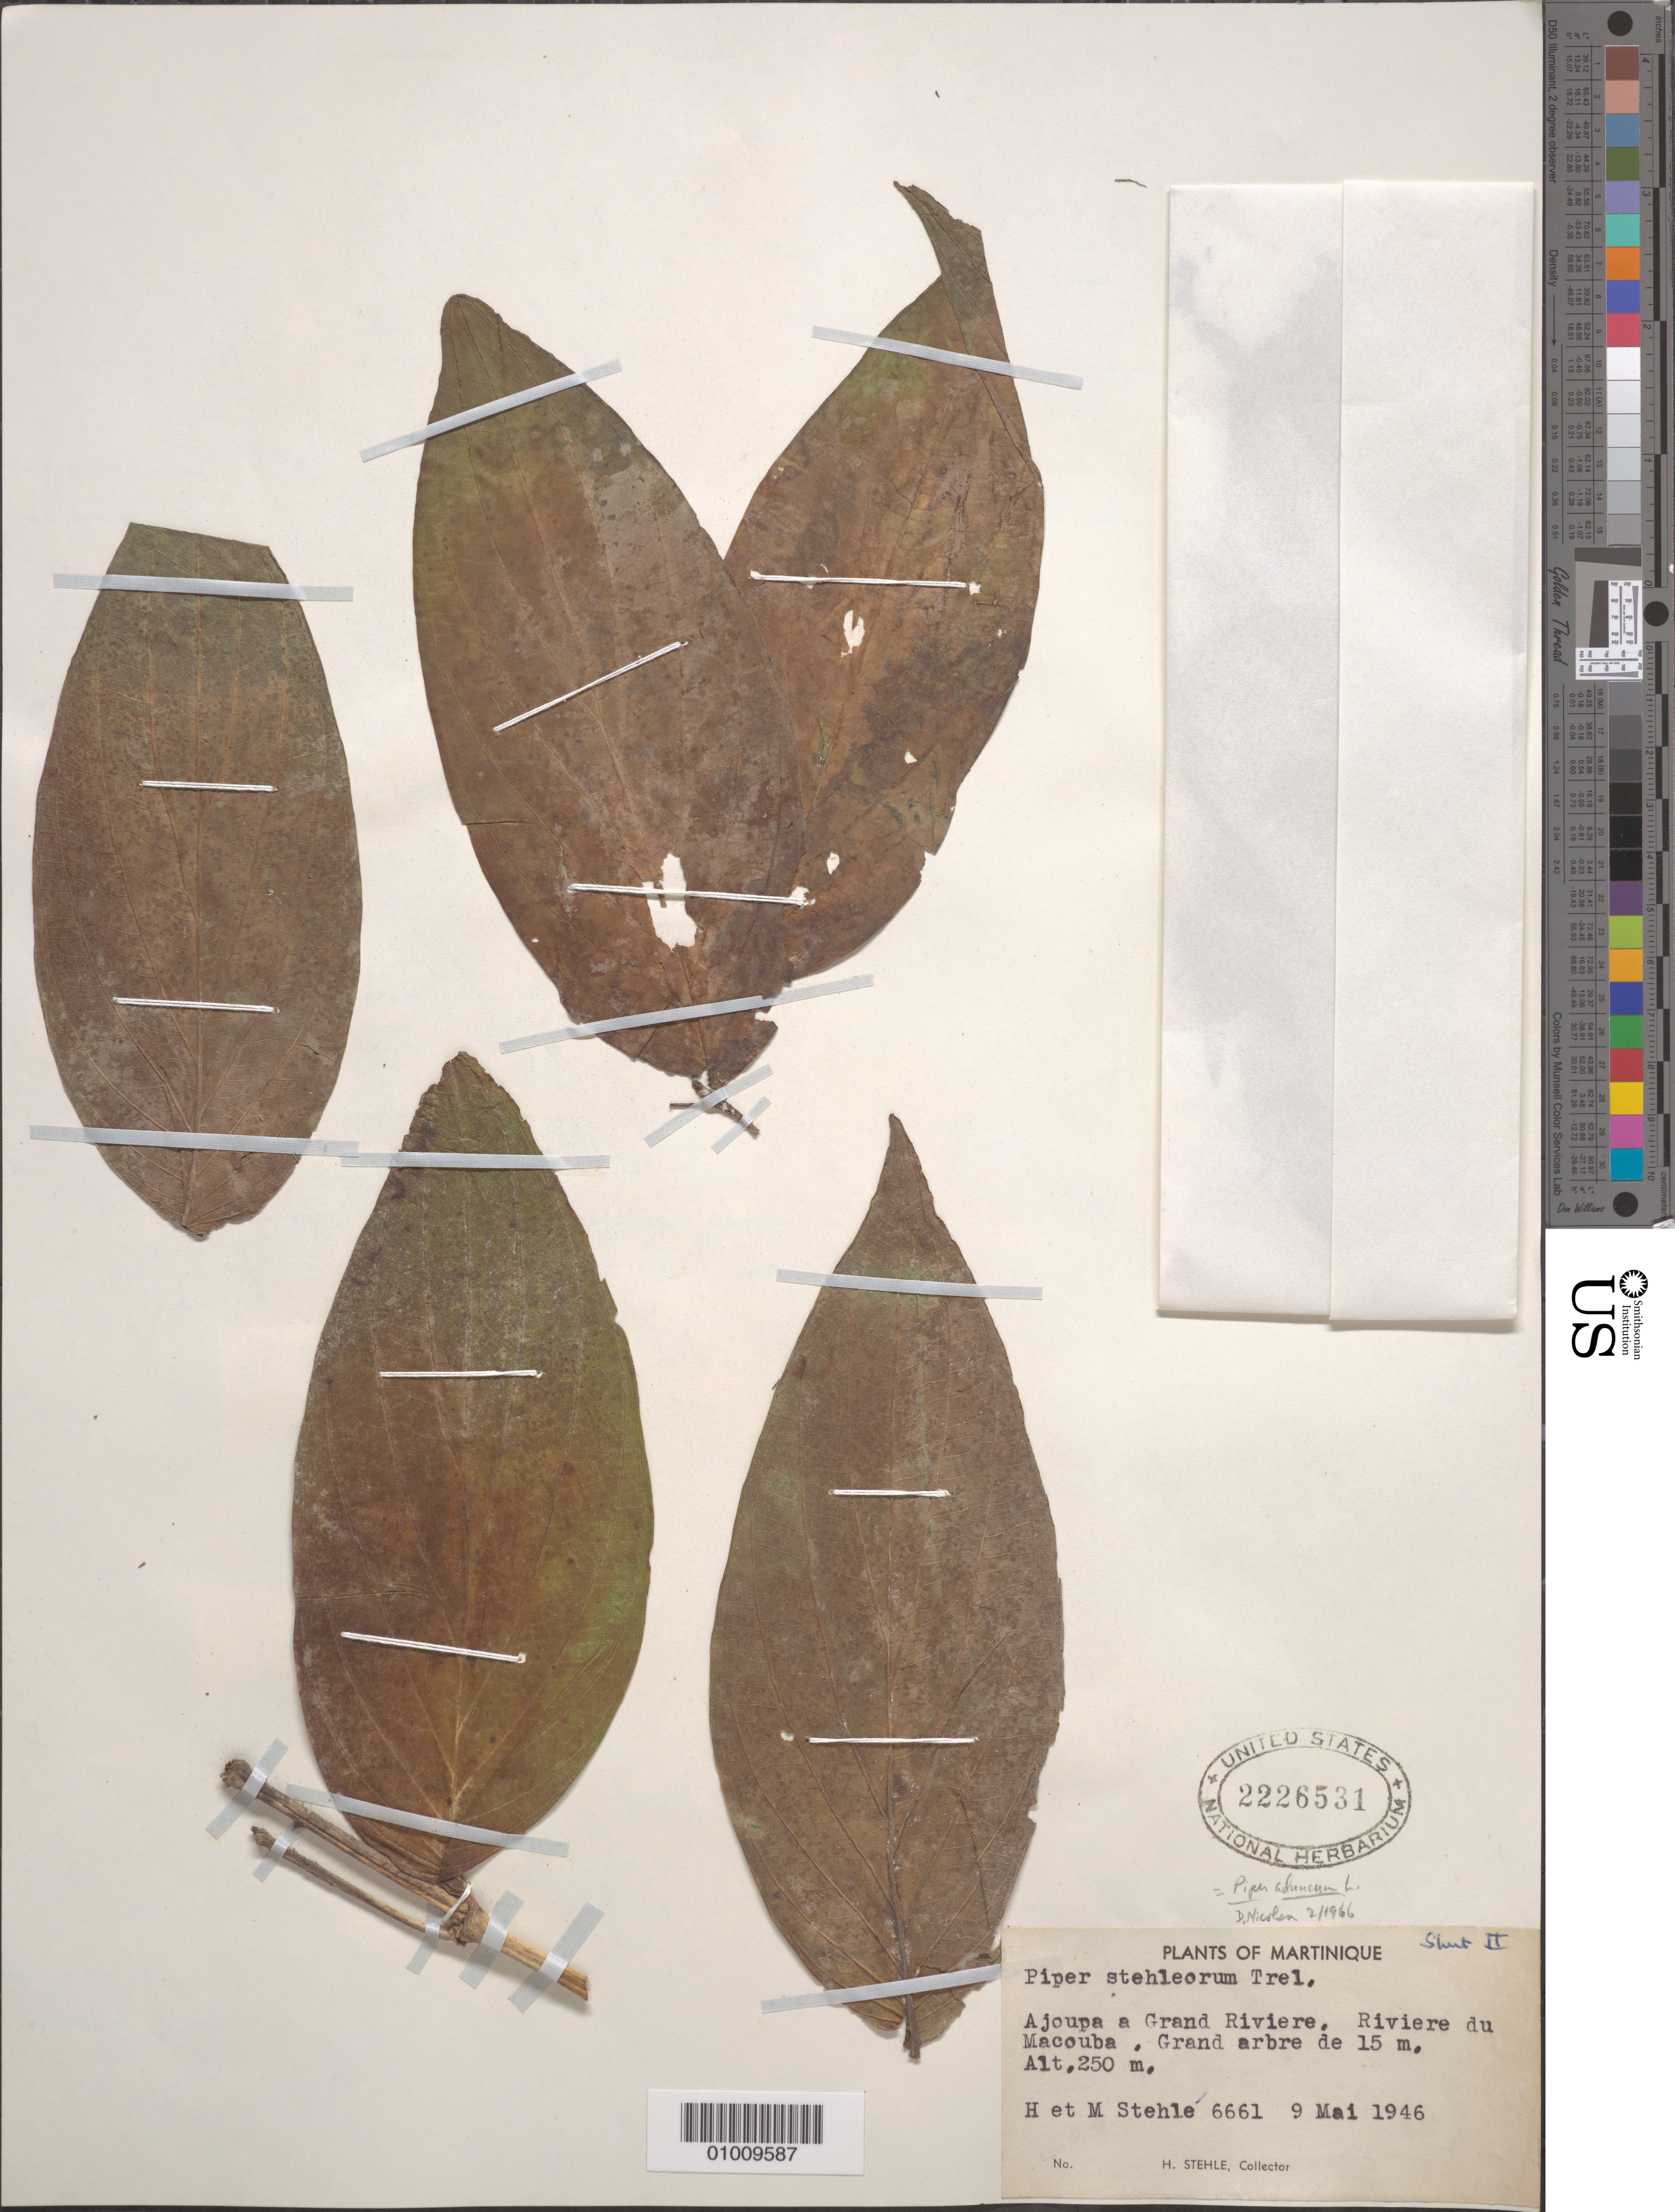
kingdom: Plantae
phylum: Tracheophyta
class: Magnoliopsida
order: Piperales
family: Piperaceae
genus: Piper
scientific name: Piper aduncum var. aduncum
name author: L.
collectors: H. Stehlé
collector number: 6661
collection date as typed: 09 May 1946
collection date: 1946-05-09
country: Martinique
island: Martinique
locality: along the Grand River, Macoube River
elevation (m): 250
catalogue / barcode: US 2226531